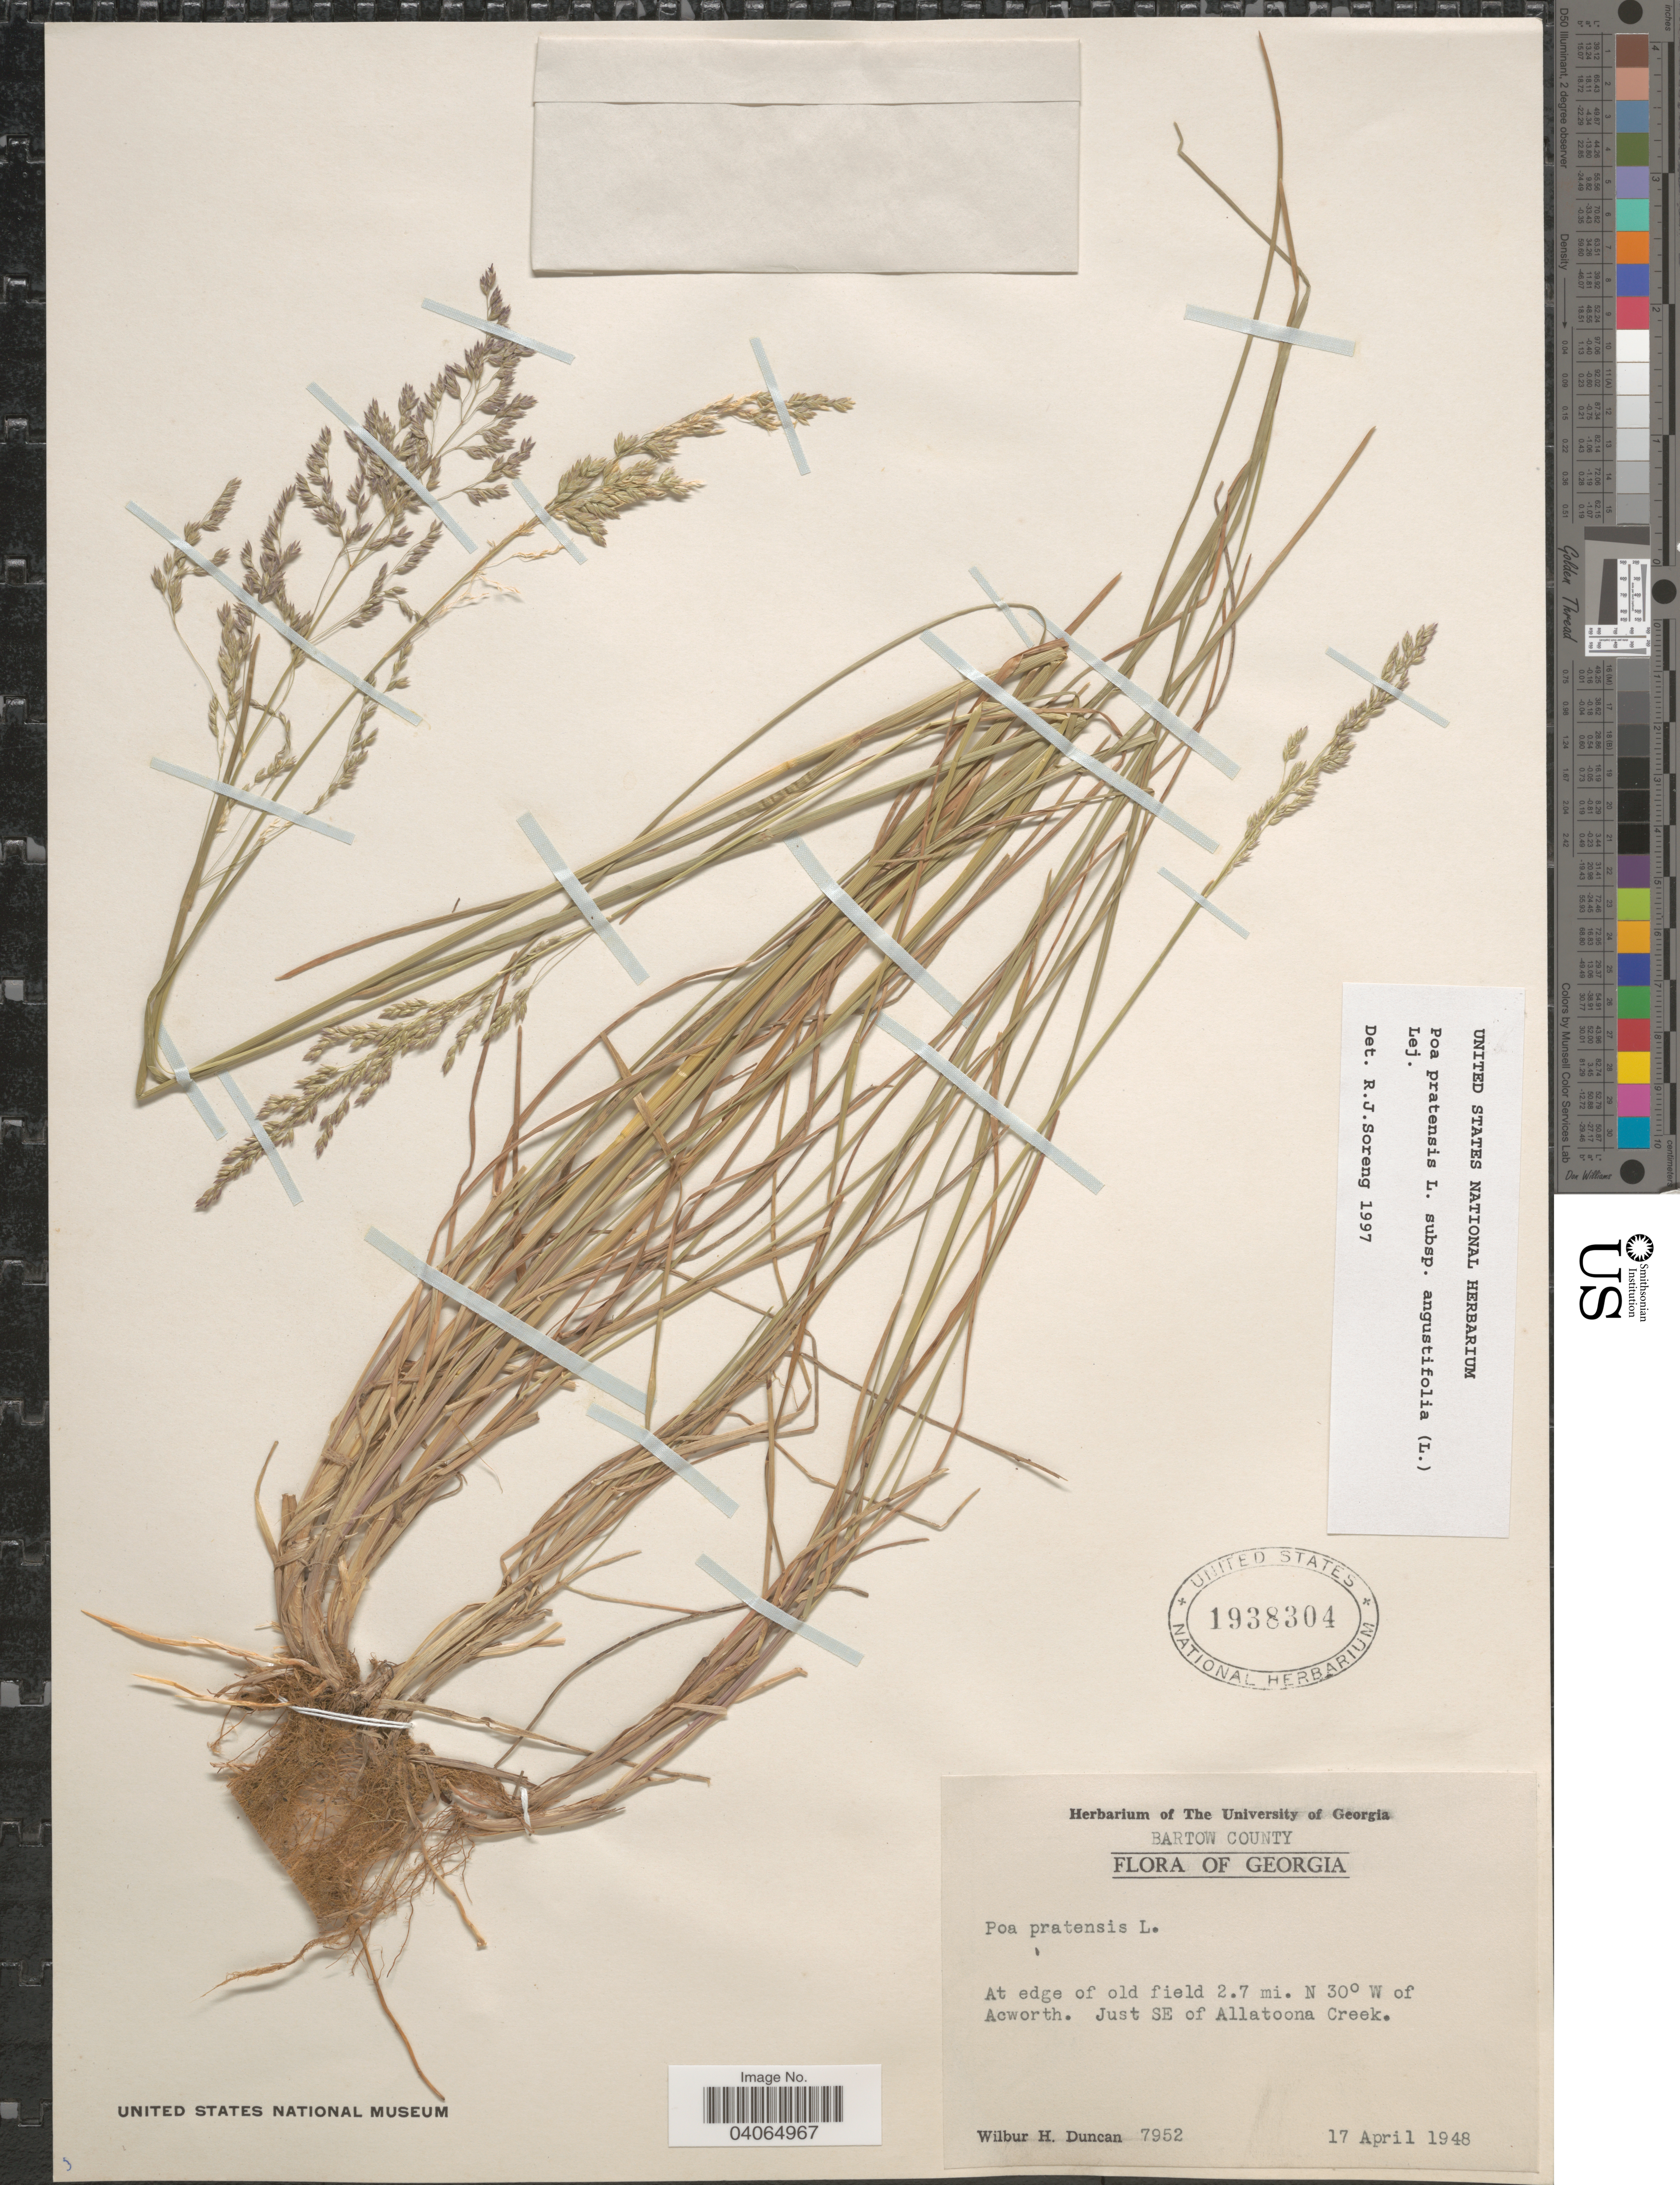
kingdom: Plantae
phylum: Tracheophyta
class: Liliopsida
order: Poales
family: Poaceae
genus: Poa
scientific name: Poa pratensis subsp. angustifolia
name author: (L.) Lej.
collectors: W. H. Duncan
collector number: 7952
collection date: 1948-04-17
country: United States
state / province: Georgia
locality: Bartow County. At edge of old field 2.7 mi. N 30° W of Acworth. Just SE of Allatoona Creek.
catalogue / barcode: US 1938304